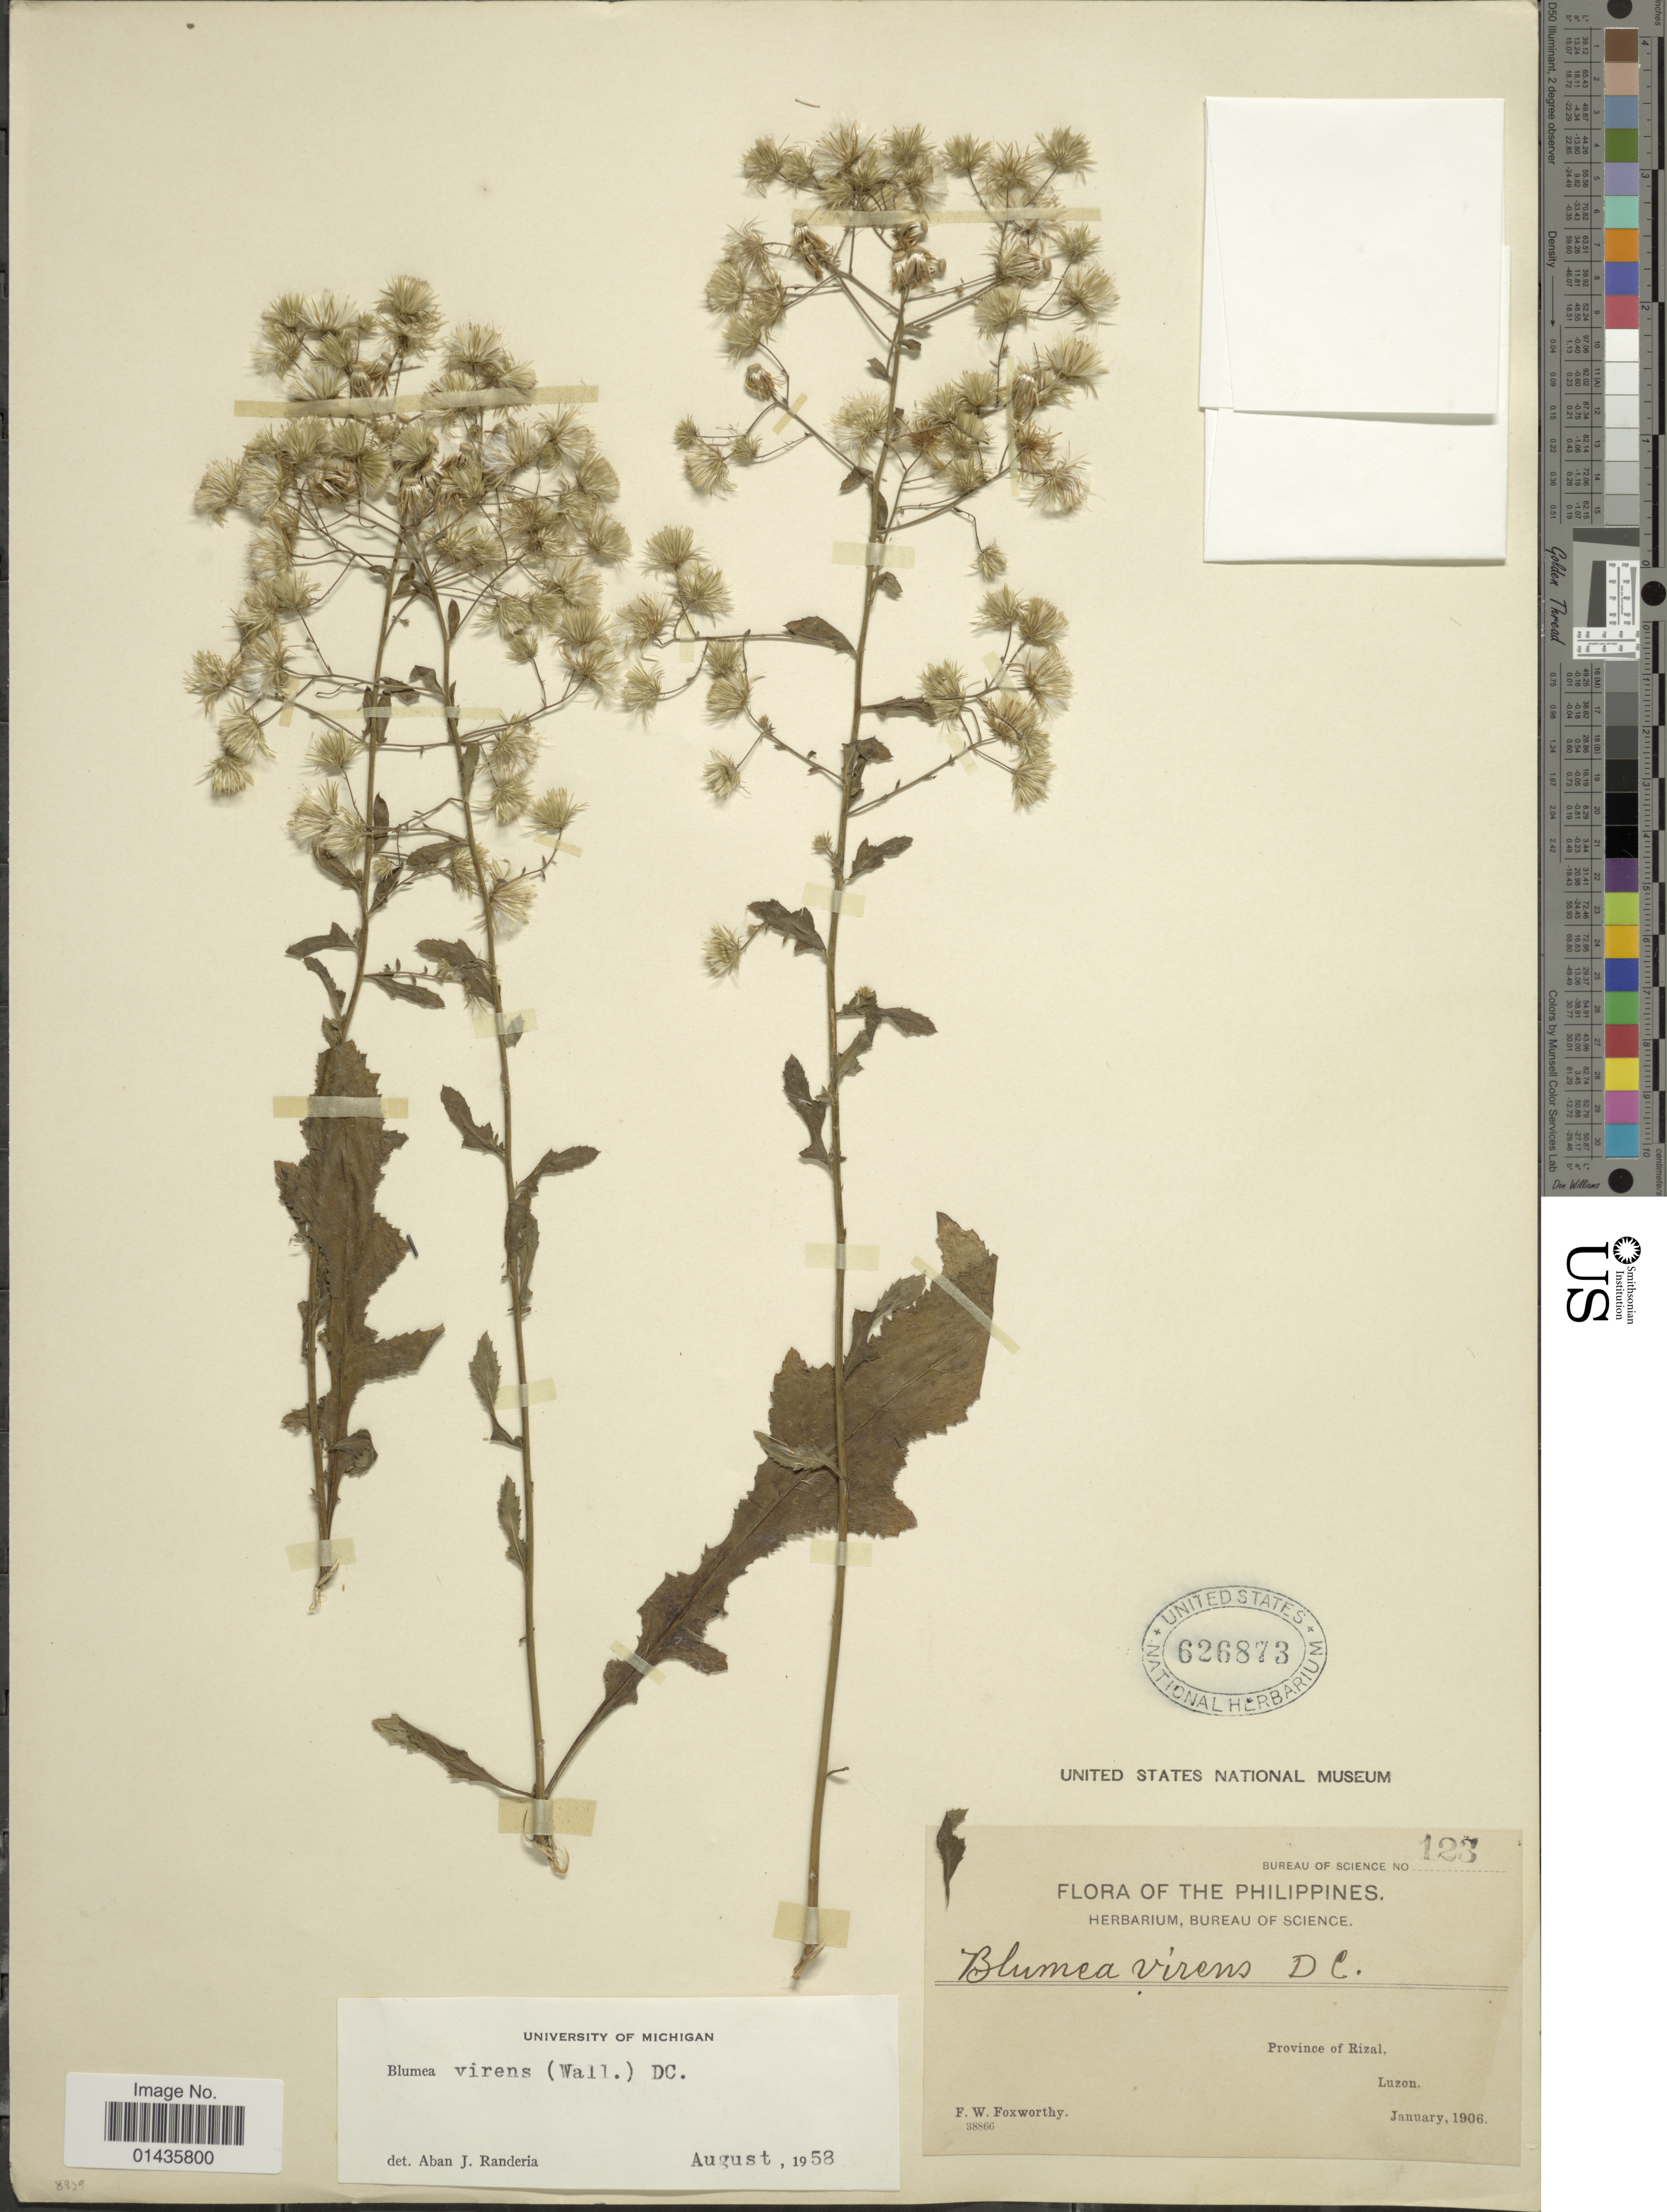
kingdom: Plantae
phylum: Tracheophyta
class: Magnoliopsida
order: Asterales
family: Asteraceae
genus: Blumea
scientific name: Blumea virens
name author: DC.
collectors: F. W. Foxworthy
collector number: Bureau of Science 123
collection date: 1906-01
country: Philippines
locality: Province of Rizal, Luzon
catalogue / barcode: US 626873